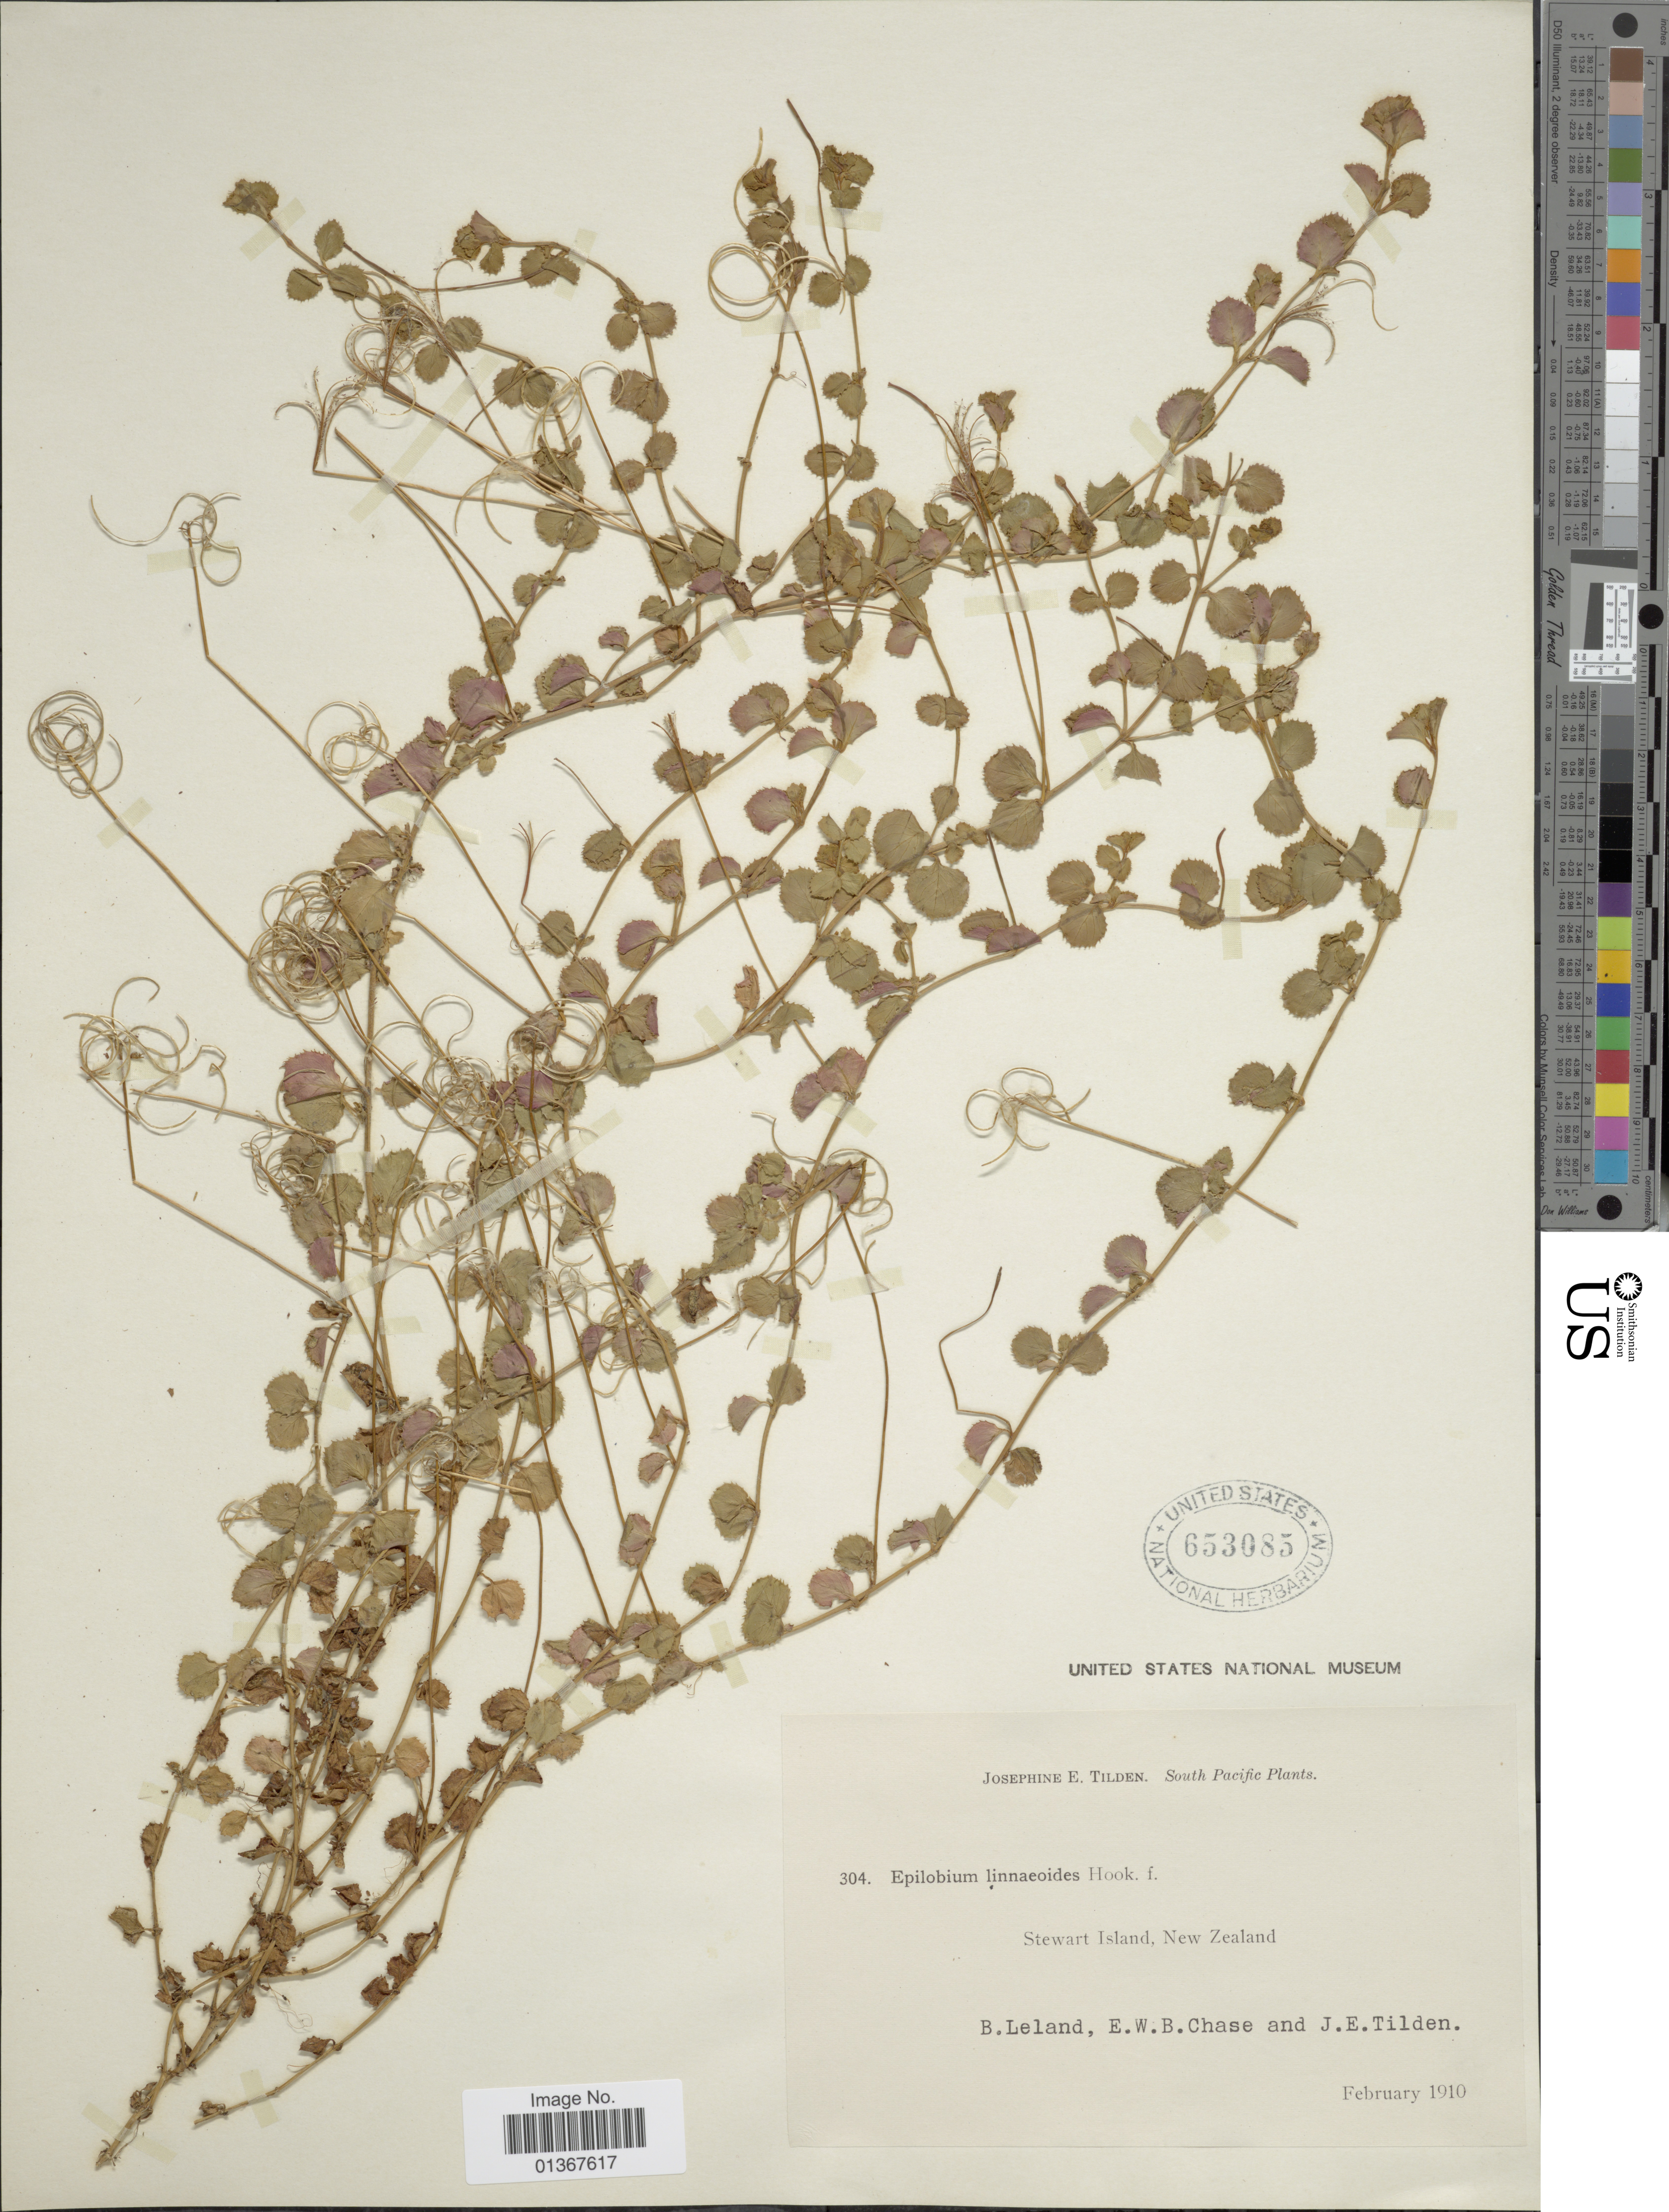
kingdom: Plantae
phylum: Tracheophyta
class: Magnoliopsida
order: Myrtales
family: Onagraceae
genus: Epilobium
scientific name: Epilobium pedunculare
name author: A. Cunn.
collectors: B. Leland, E. W. Chase & J. E. Tilden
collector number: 304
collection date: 1910-02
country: New Zealand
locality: South Pacific Plants. Stewart Island.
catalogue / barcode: US 653085